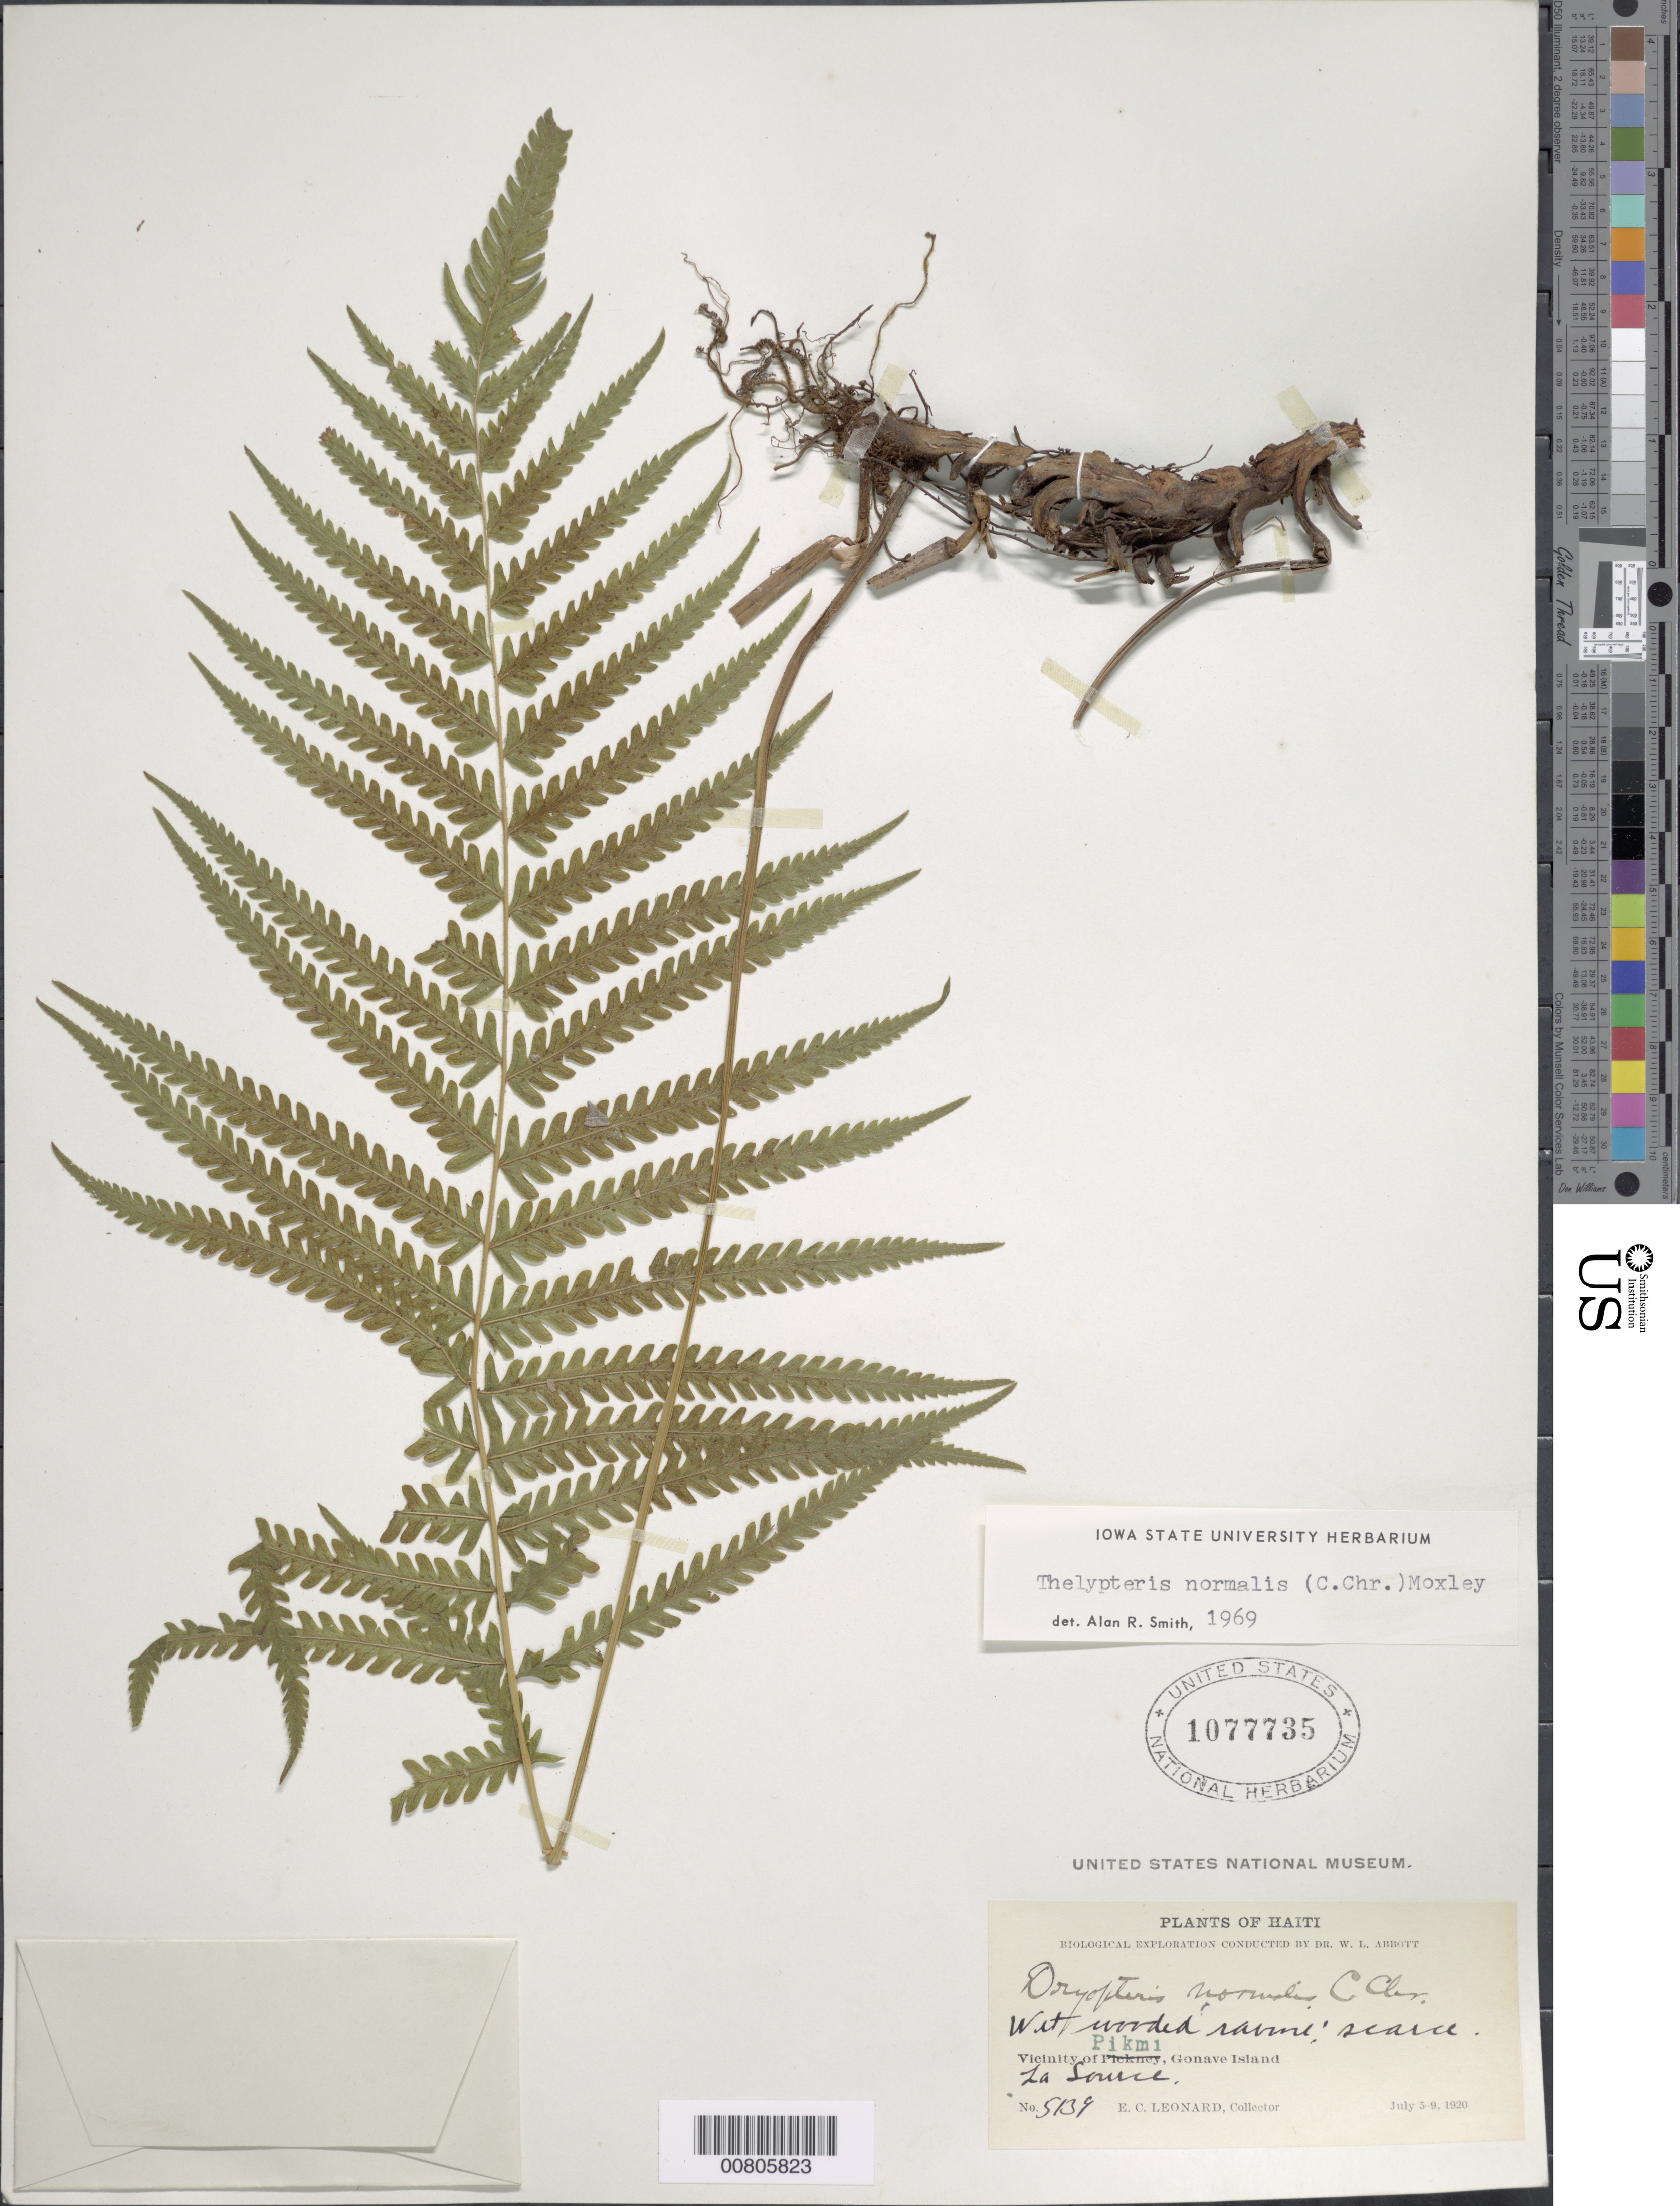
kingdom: Plantae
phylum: Tracheophyta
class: Polypodiopsida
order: Polypodiales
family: Thelypteridaceae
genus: Christella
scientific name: Christella kunthii comb. ined.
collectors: E. C. Leonard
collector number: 5139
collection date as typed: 05 Jul 1920 to 09 Jul 1920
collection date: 1920-07-05/1920-07-09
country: Haiti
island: Hispaniola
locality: Gonave Island, Pikmi, La Source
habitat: Wet wooded ravine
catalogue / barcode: US 1077735